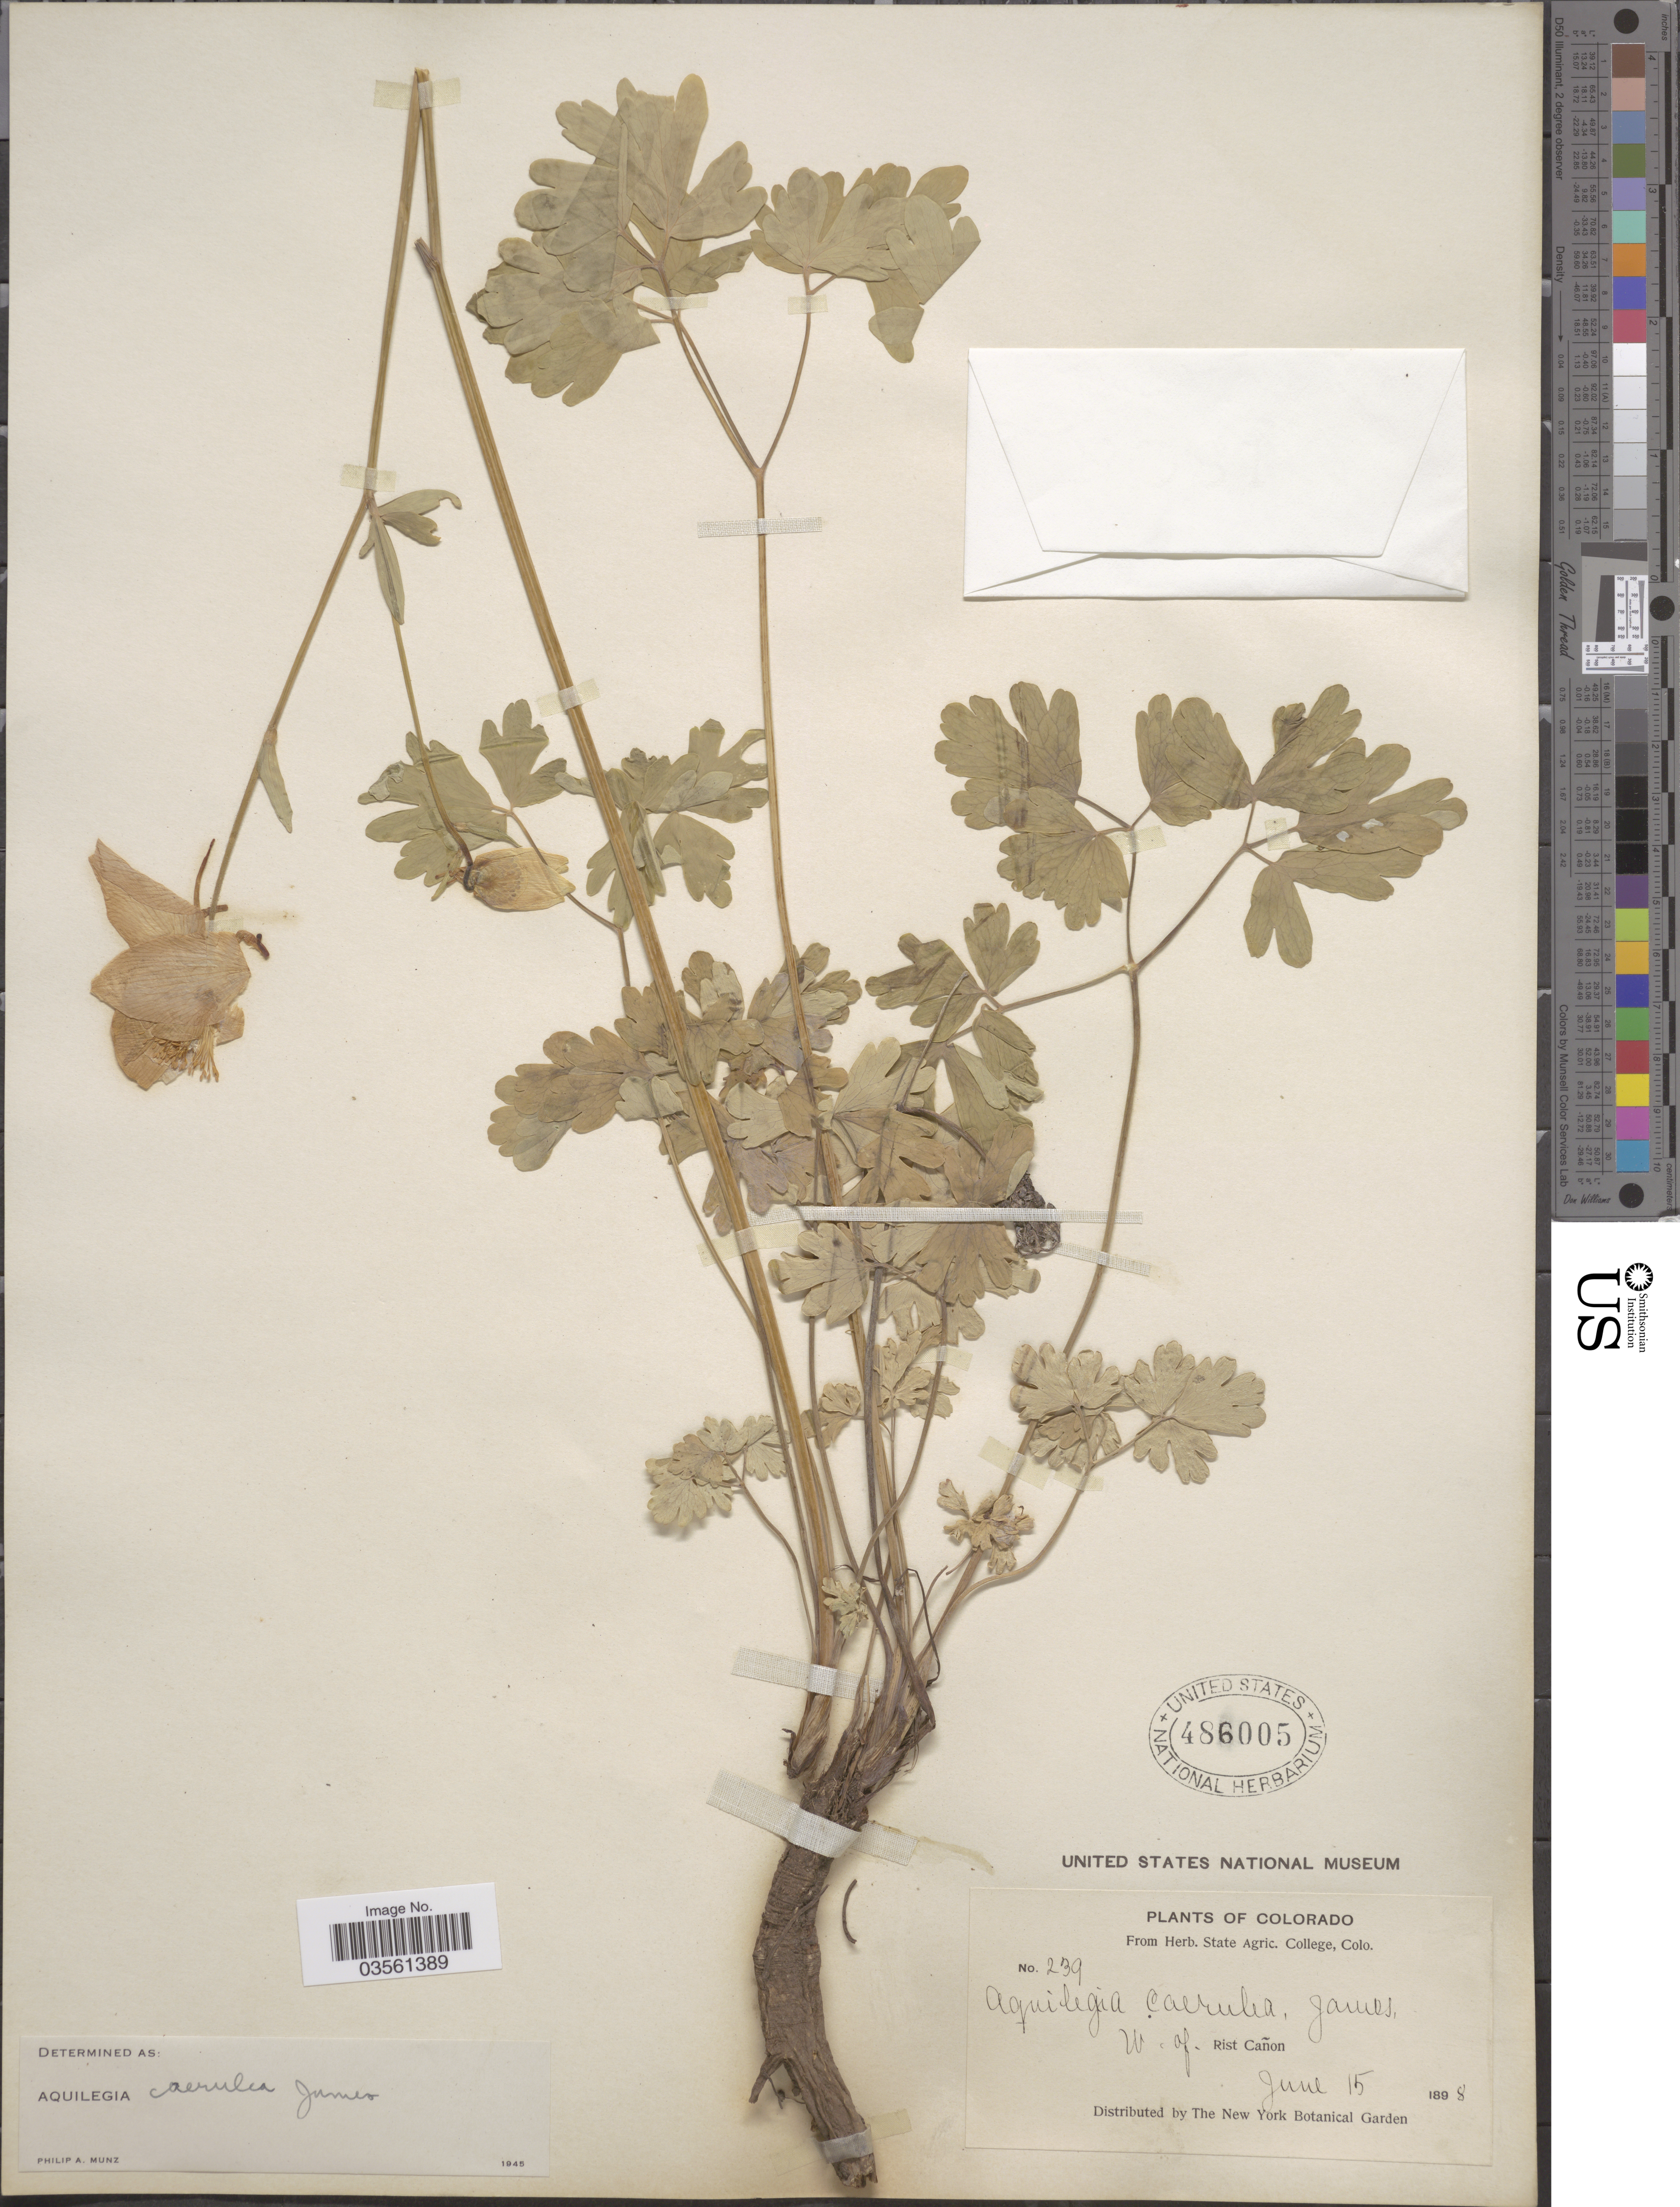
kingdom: Plantae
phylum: Tracheophyta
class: Magnoliopsida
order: Ranunculales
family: Ranunculaceae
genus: Aquilegia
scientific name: Aquilegia coerulea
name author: E. James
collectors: New York Botanical Gardens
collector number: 239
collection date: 1898-06-15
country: United States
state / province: Colorado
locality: W. of Rist Cañon.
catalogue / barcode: US 486005